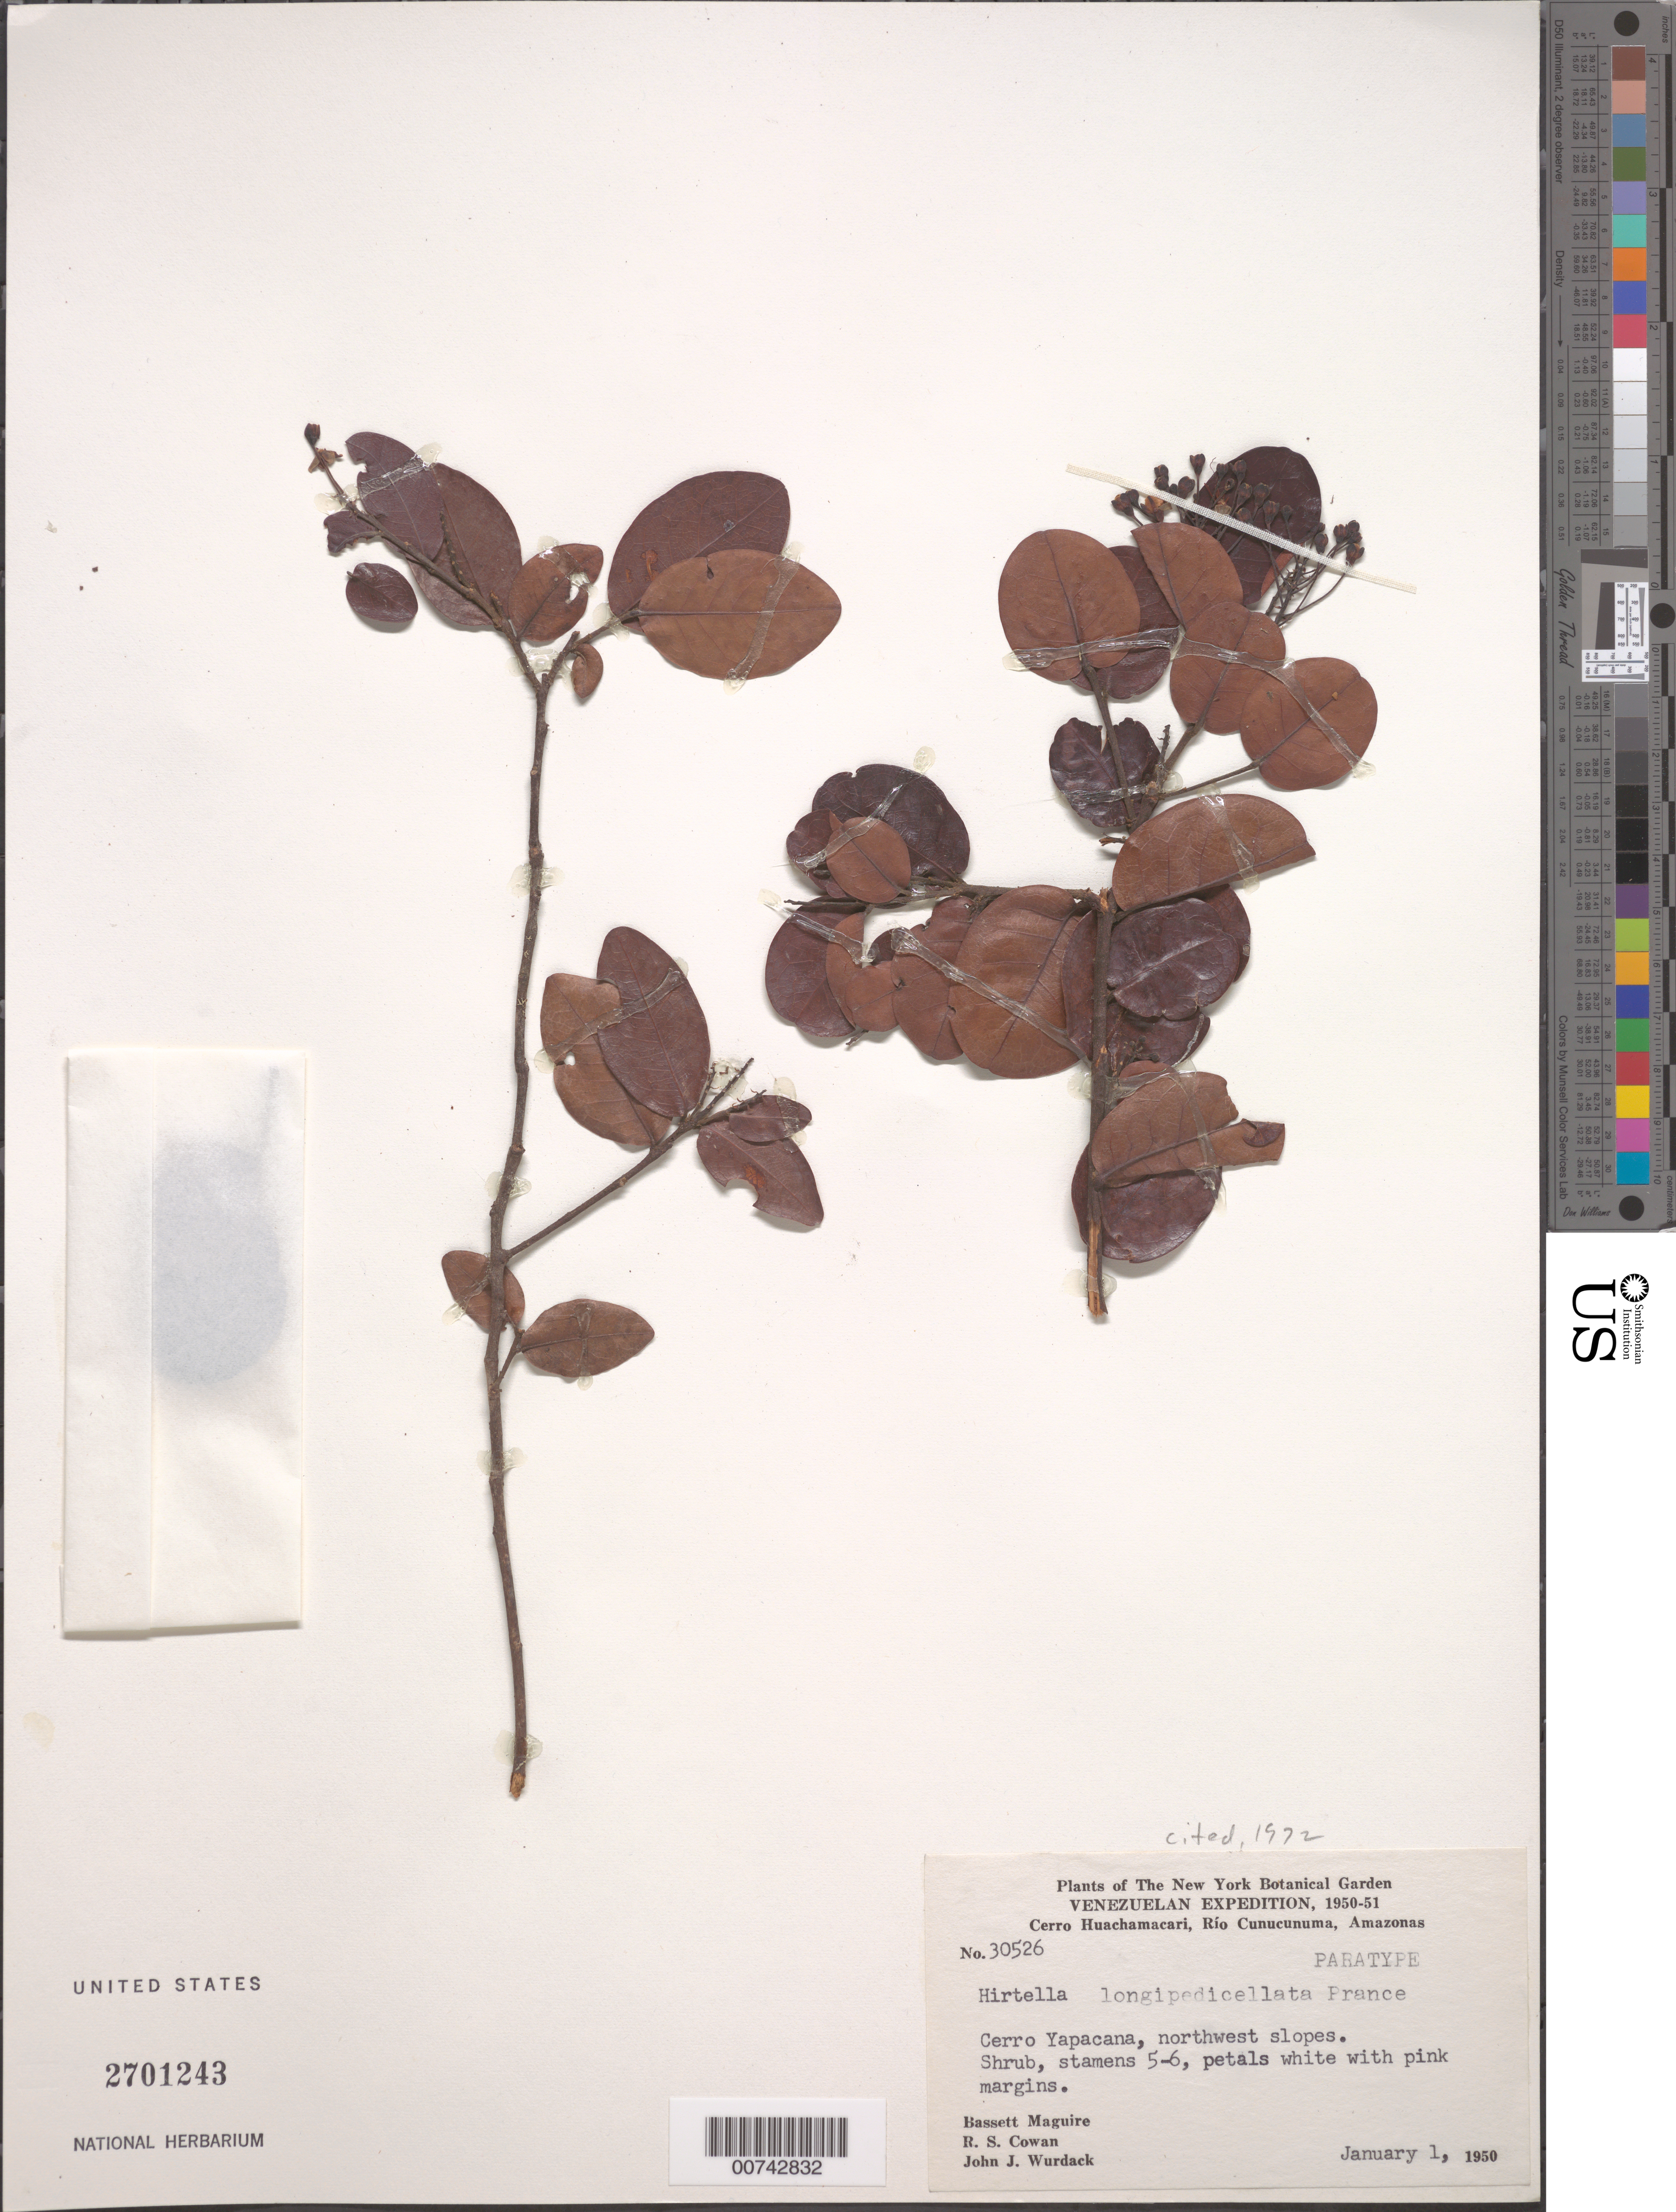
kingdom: Plantae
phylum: Tracheophyta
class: Magnoliopsida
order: Malpighiales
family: Chrysobalanaceae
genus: Hirtella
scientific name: Hirtella longipedicellata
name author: Prance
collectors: B. Maguire, R. S. Cowan & J. J. Wurdack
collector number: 30526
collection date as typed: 1-Jan-51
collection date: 1951-01-01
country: Venezuela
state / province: Amazonas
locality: Cerro Yapacána, Río Orinoco, NW slopes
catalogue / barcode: US 2701243